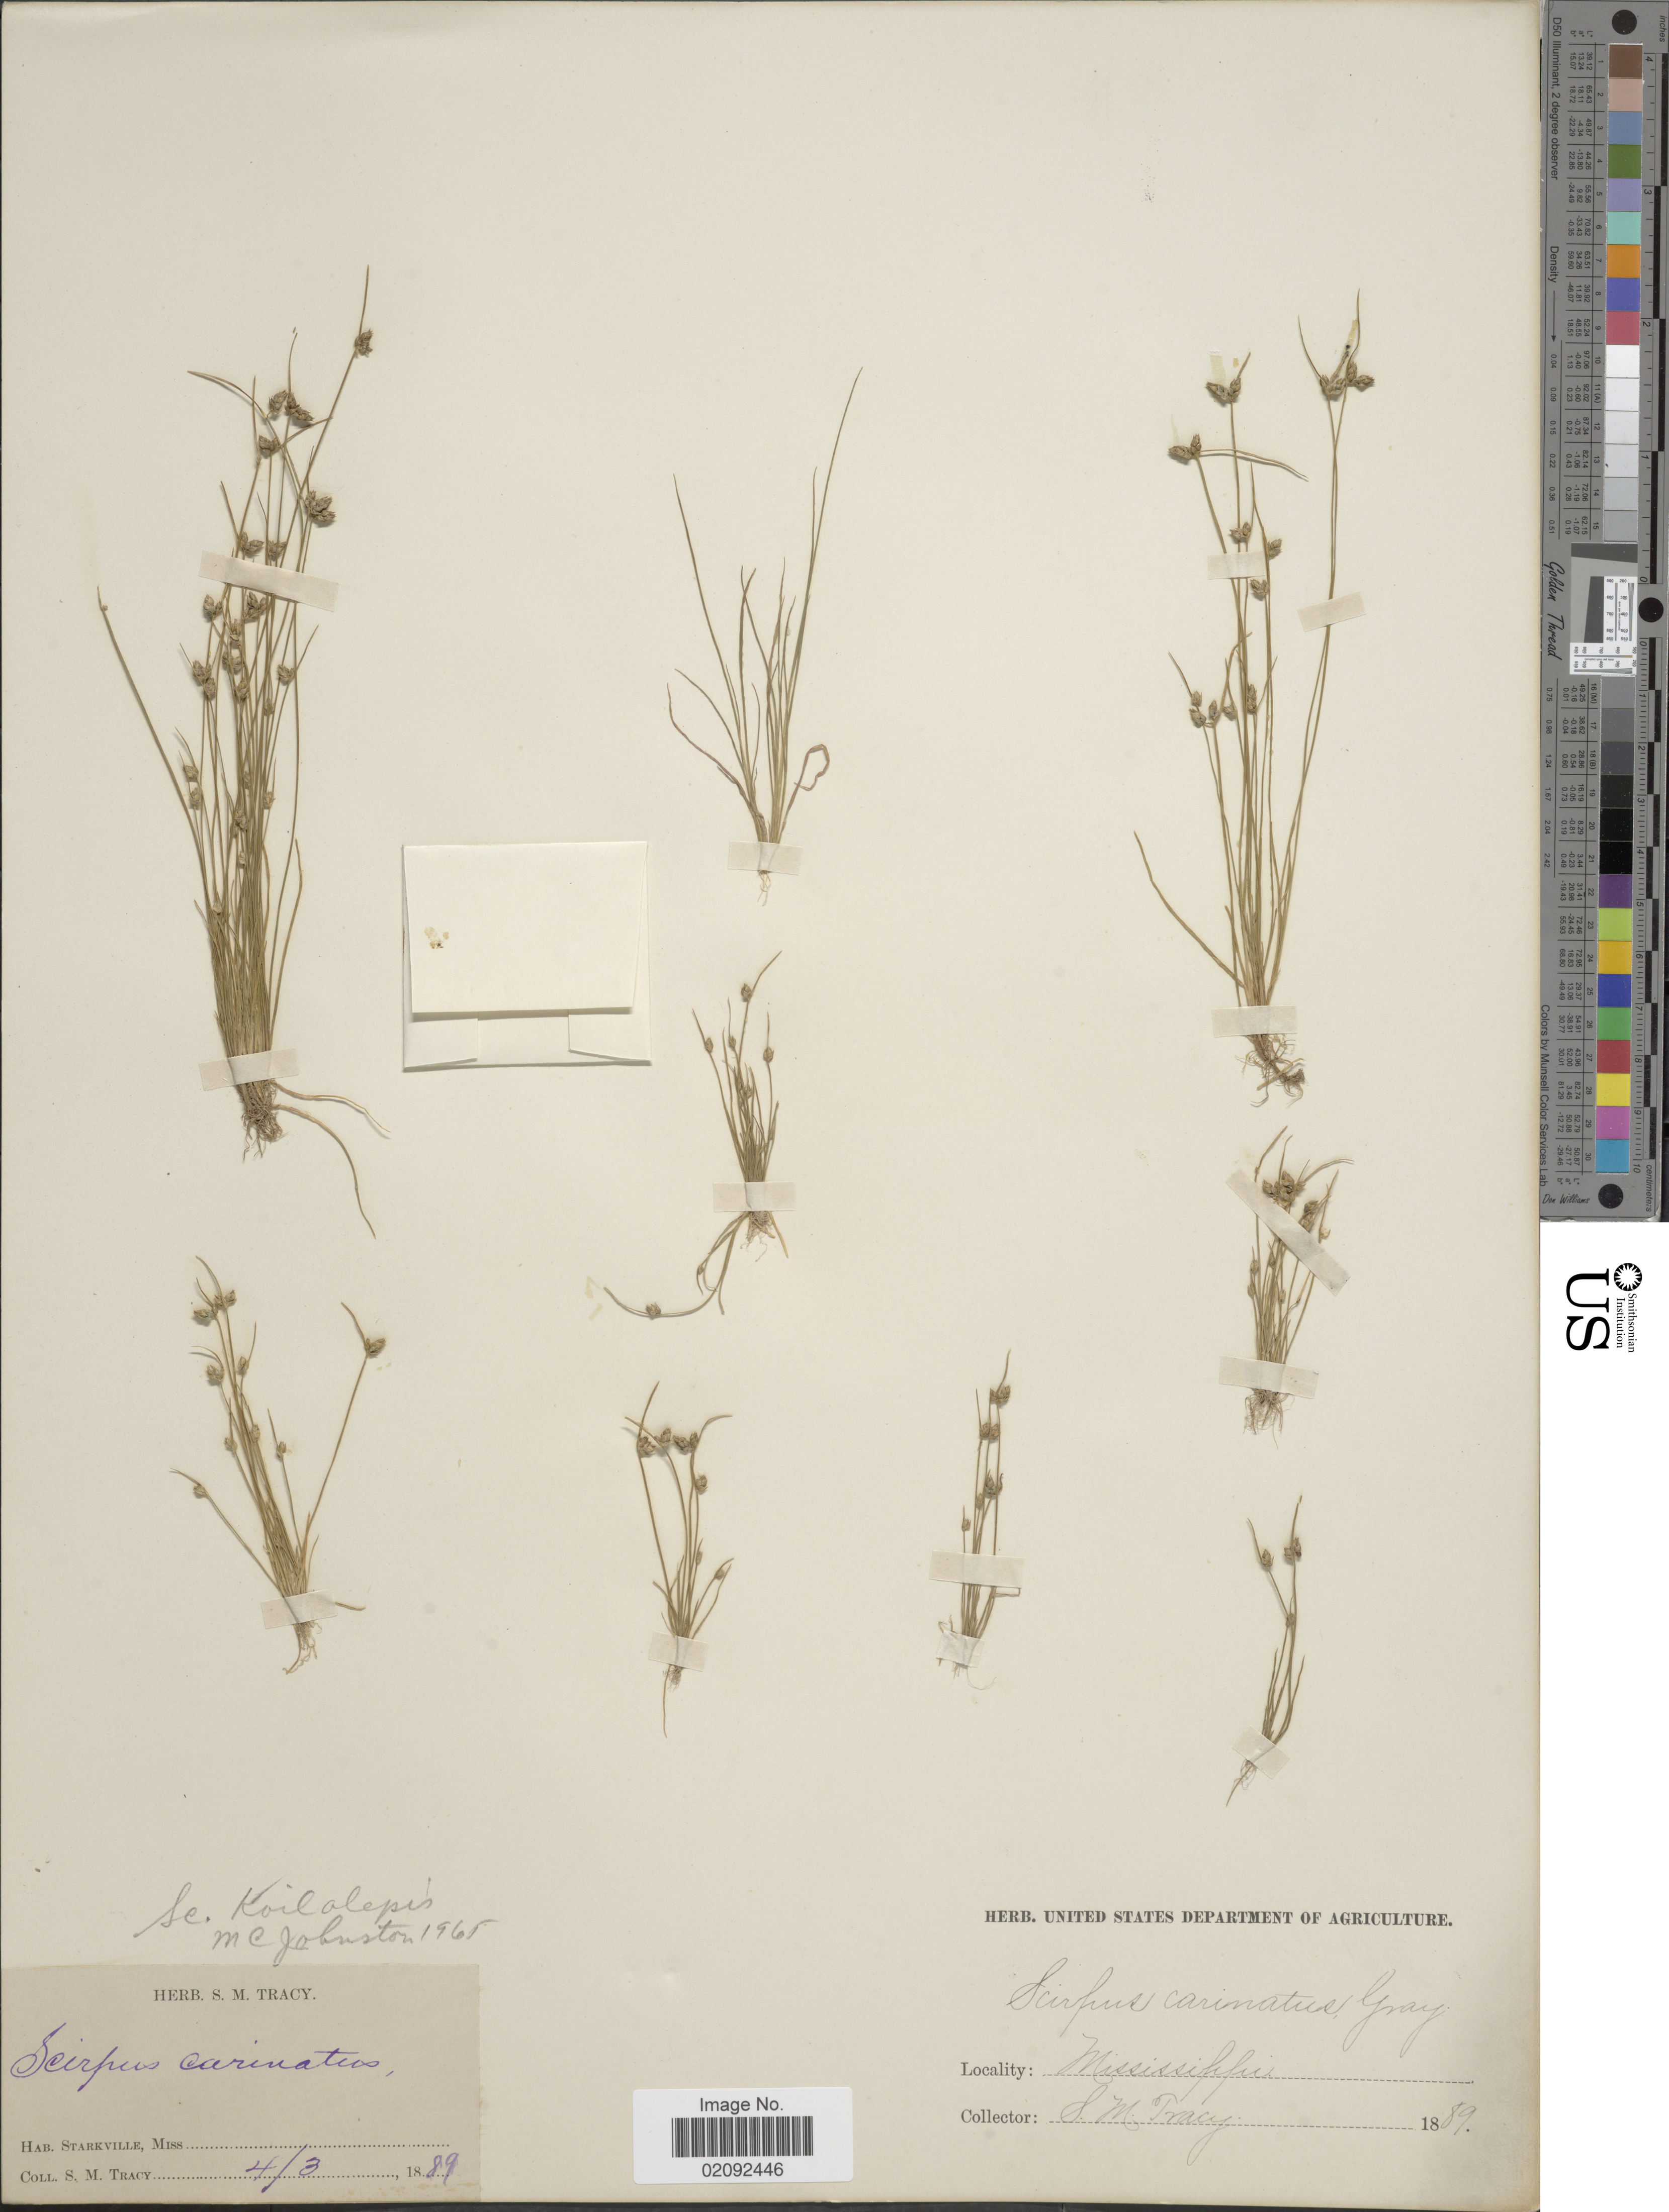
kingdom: Plantae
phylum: Tracheophyta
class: Liliopsida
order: Poales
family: Cyperaceae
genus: Isolepis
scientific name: Isolepis carinata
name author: Hook. & Arn. ex Torr.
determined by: Strong, M. T., (US), Smithsonian Institution - National Museum of Natural History (UNITED STATES)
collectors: S. M. Tracy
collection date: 1889-04-03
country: United States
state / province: Mississippi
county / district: Oktibbeha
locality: Starkville